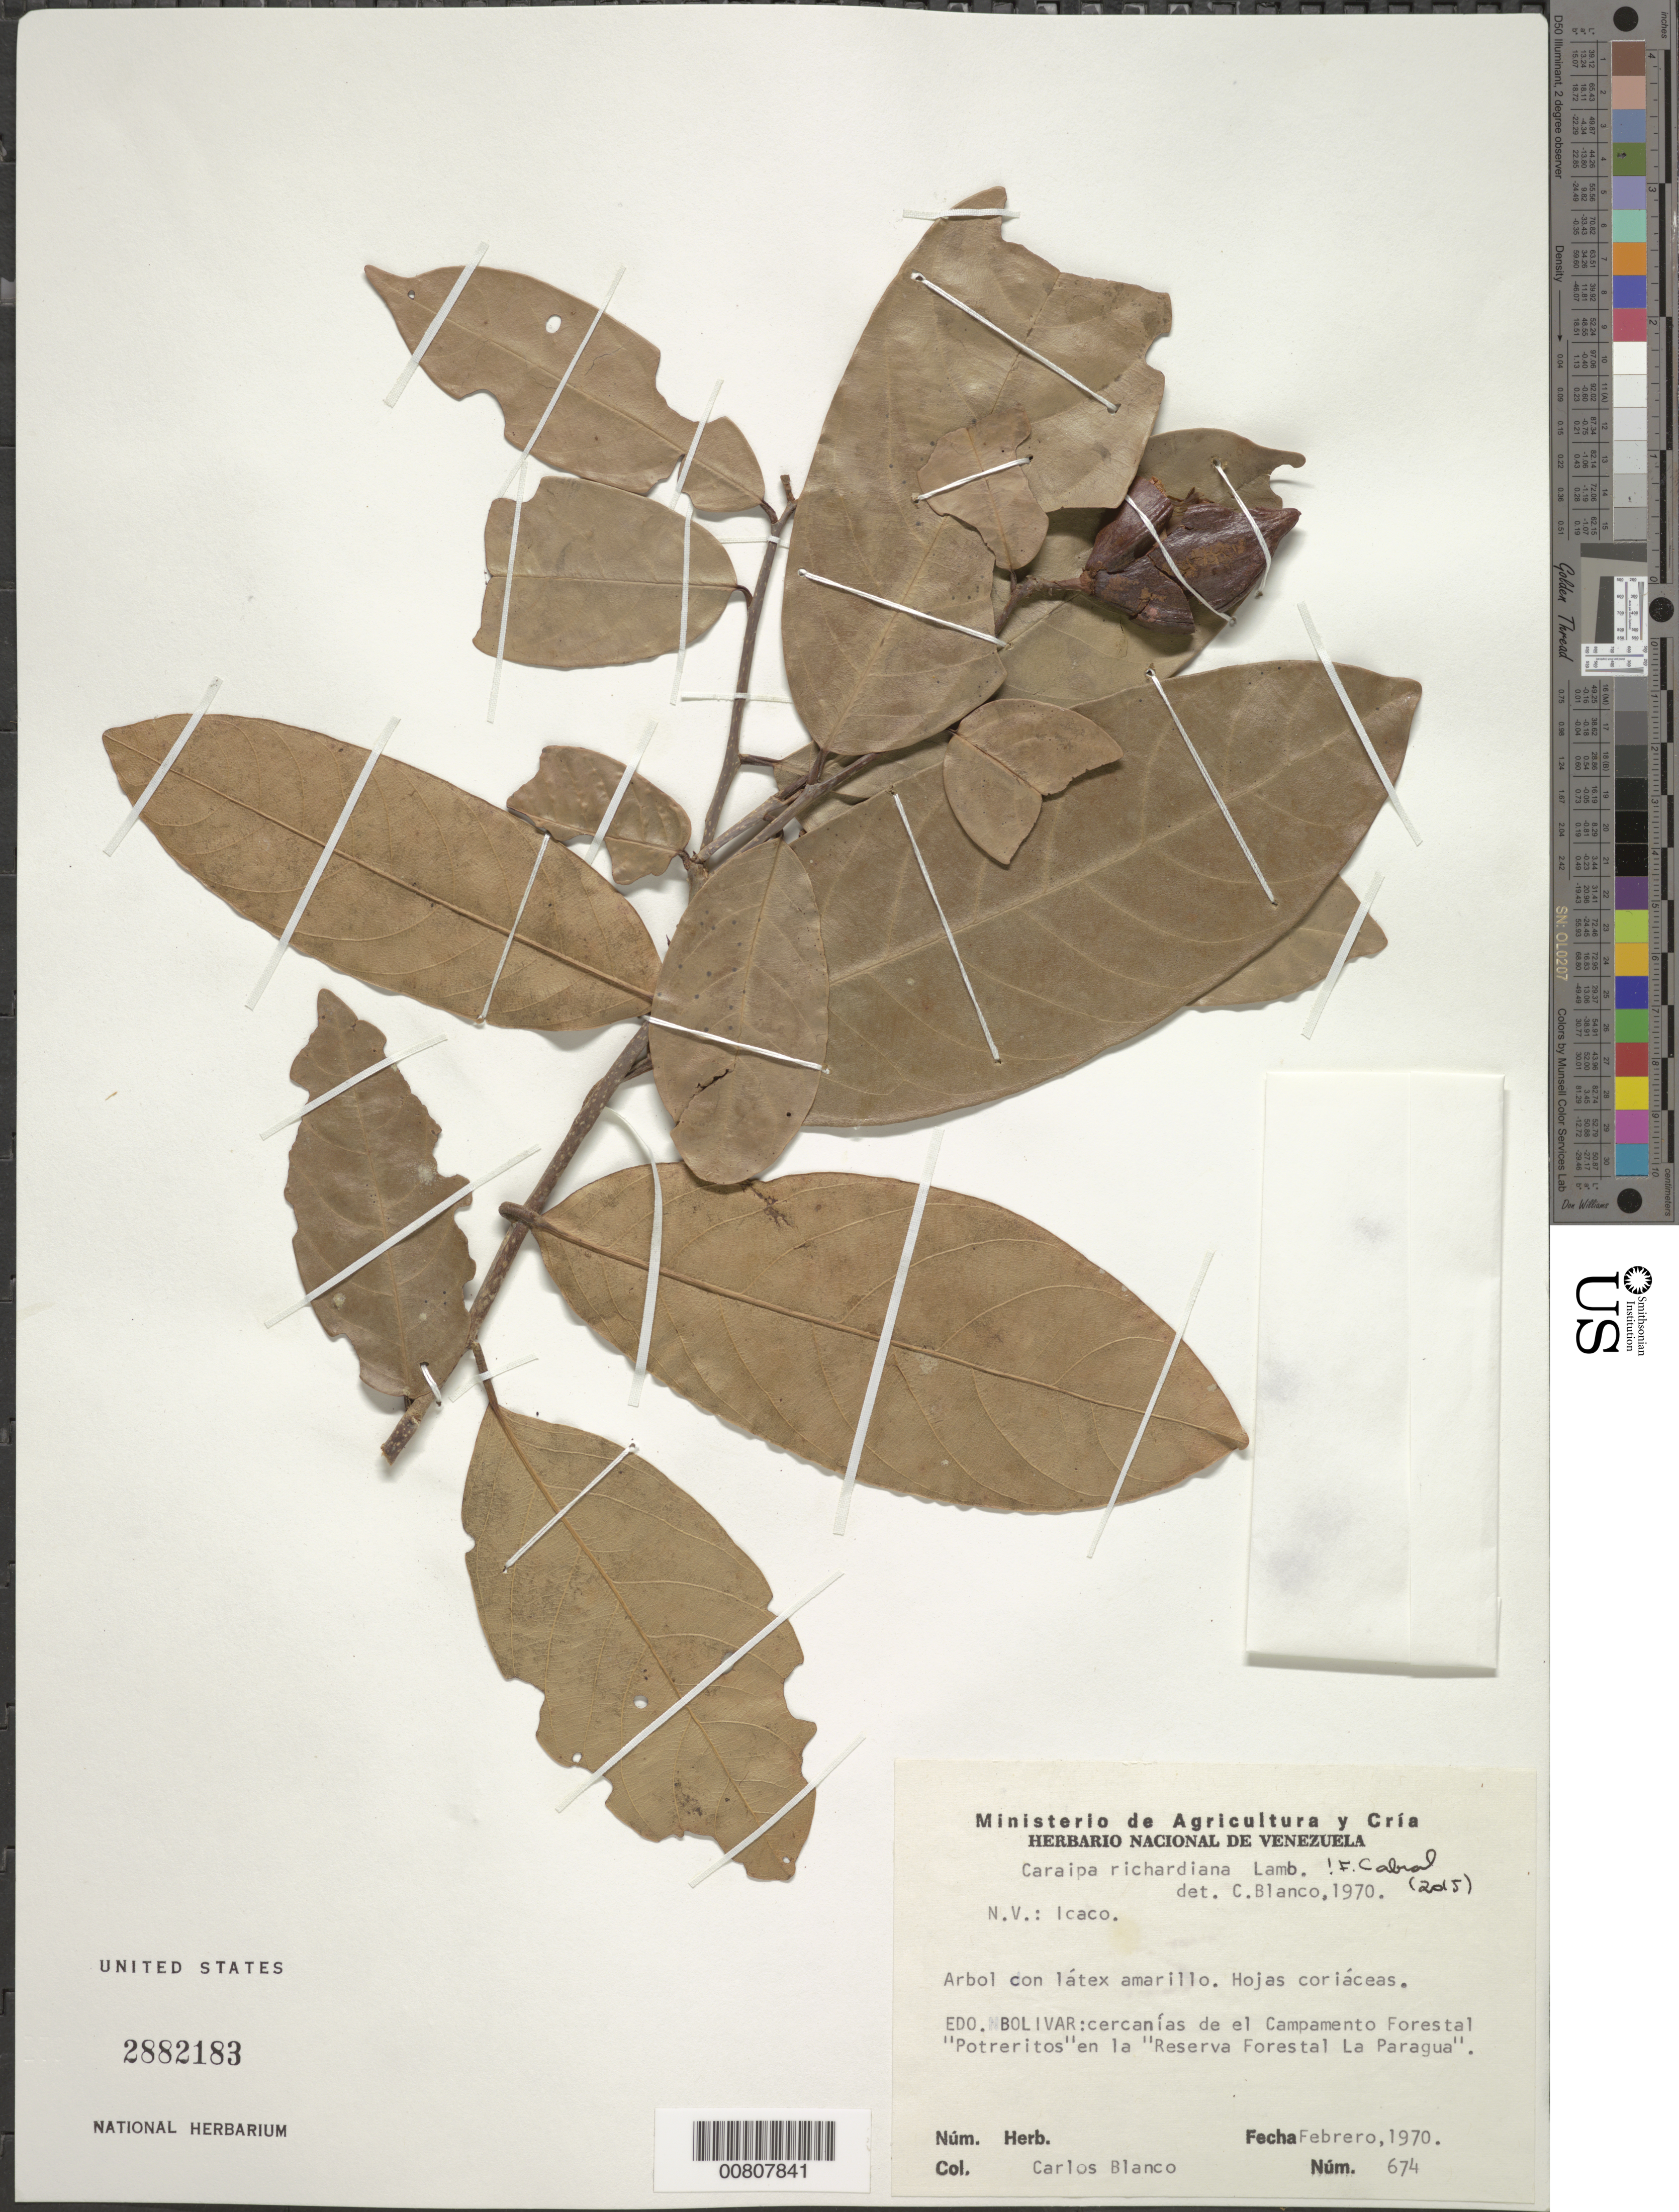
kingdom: Plantae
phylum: Tracheophyta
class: Magnoliopsida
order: Malpighiales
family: Calophyllaceae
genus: Caraipa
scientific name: Caraipa richardiana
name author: Cambess.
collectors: C. Blanco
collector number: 674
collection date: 1970-02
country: Venezuela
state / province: Bolivar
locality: Cercanías de el Campamento Forestal "Potreritos" en la "Reserva Forestal La Paragua".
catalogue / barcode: US 2882183